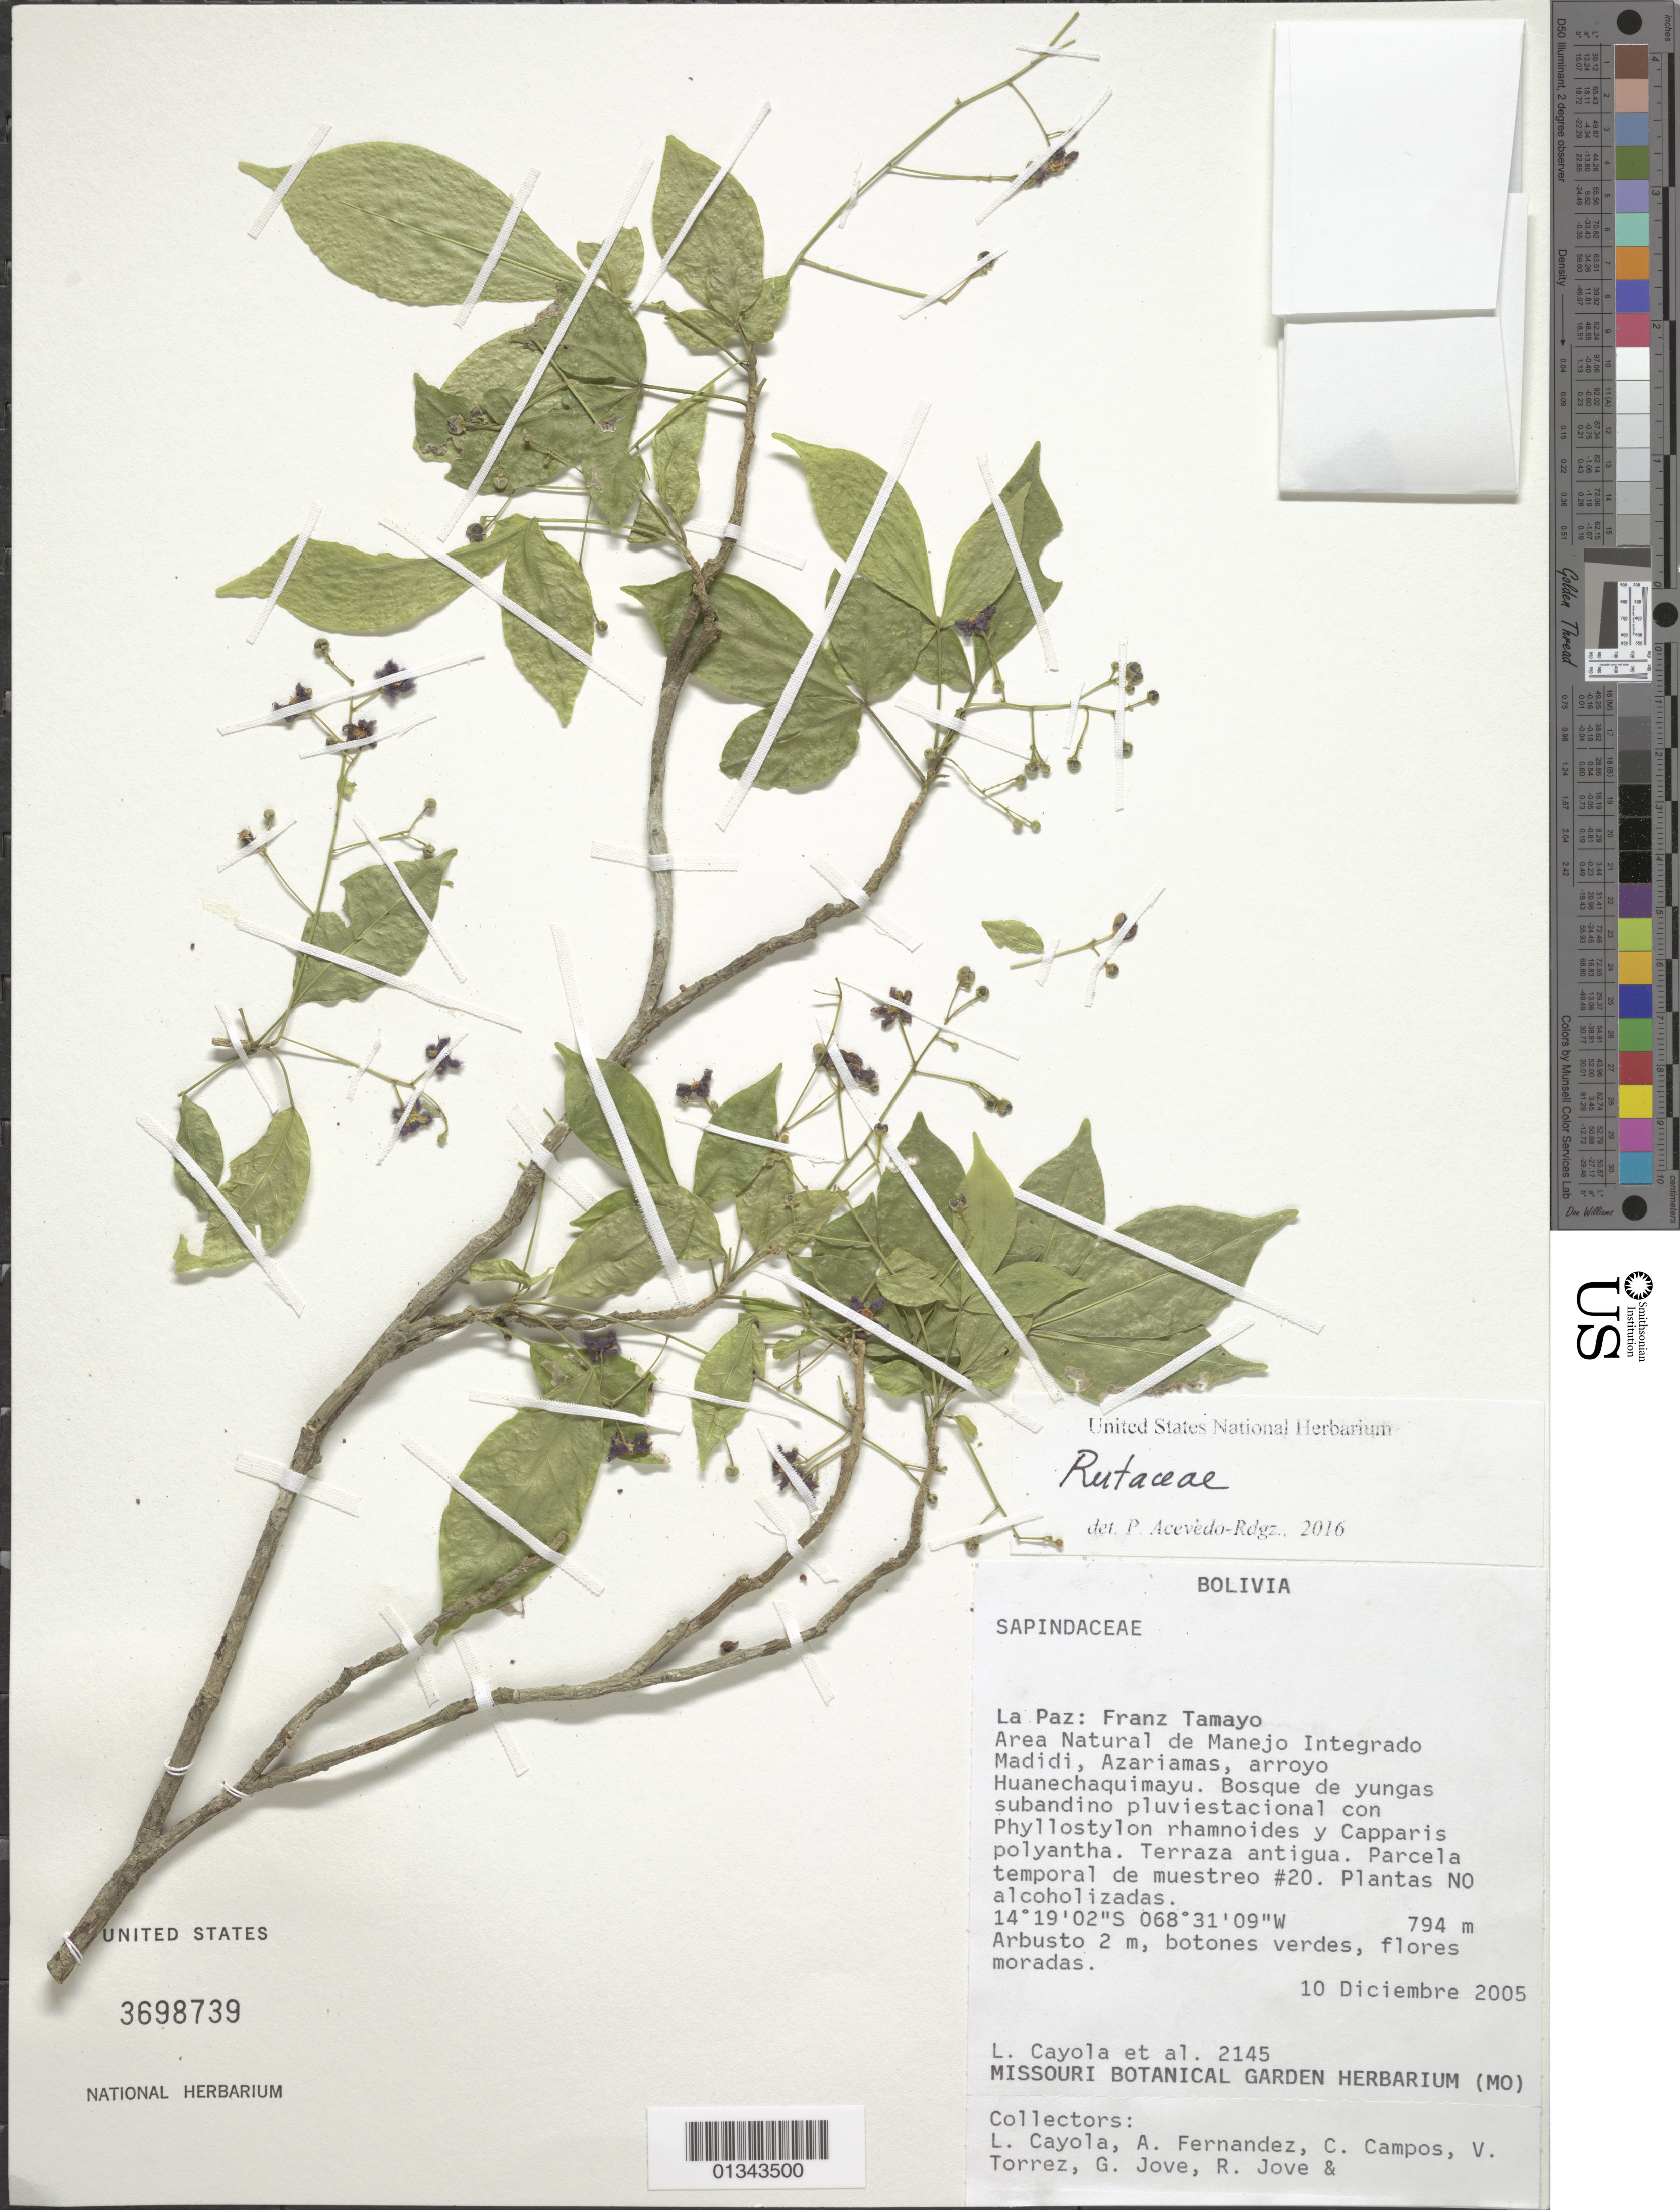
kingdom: Plantae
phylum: Tracheophyta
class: Magnoliopsida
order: Sapindales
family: Rutaceae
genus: Esenbeckia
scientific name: Esenbeckia sp.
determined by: Londoño-Echeverri, Y.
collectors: L. Cayola, A. Fernández, C. Campos, V. Torrez, G. Jove & R. Jove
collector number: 2145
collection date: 2005-12-10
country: Bolivia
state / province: La Paz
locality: Franz Tamayo, Area Natural de Manejo Integrado Madidi, Azariamas, arroyo Huanechaquimayu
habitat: Bosque de yungas subandino pluviestacional con Phyllostylon rhamnoides y Capparis polyantha. Terraza antigua. Parcela temproal de muestreo #20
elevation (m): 794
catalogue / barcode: US 3698739